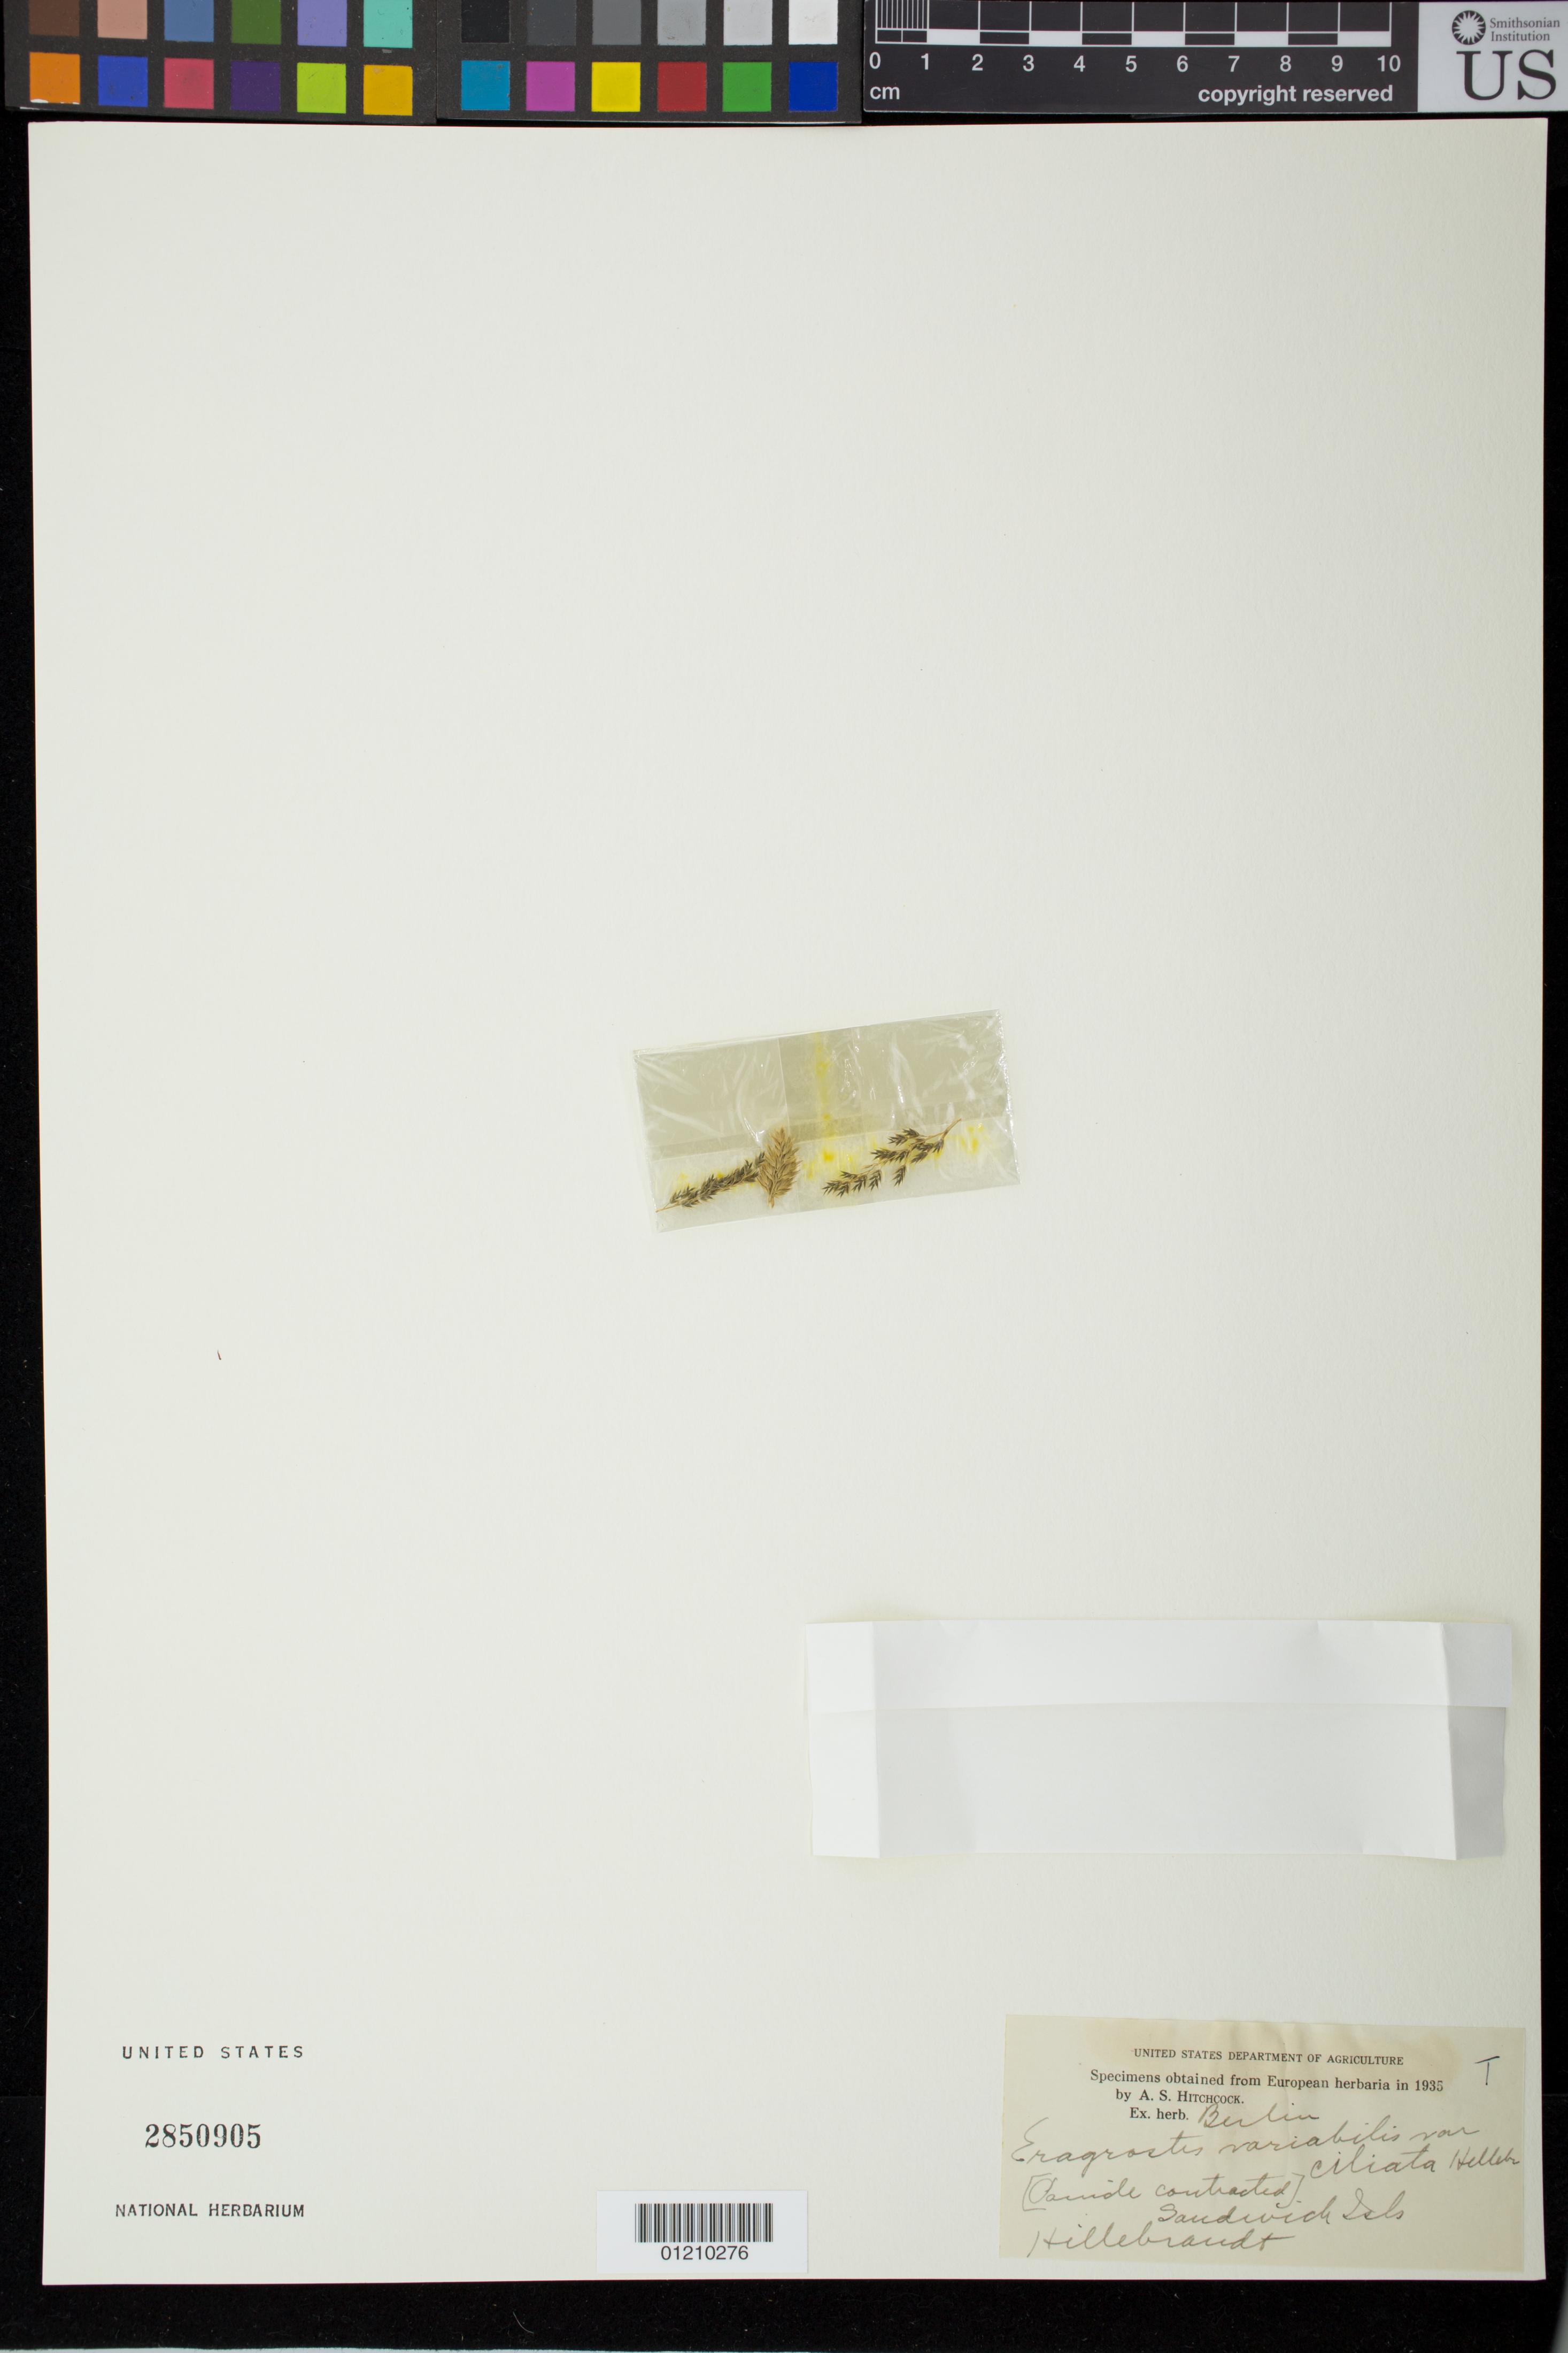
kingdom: Plantae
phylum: Tracheophyta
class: Liliopsida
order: Poales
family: Poaceae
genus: Eragrostis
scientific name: Eragrostis variabilis var. ciliata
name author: Hillebr.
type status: Type Collection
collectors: W. Hillebrand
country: United States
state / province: Hawaii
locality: Sandwich Island.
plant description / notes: Fragmentary material of type specimen ex herb. Berlin.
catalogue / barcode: US 2850905